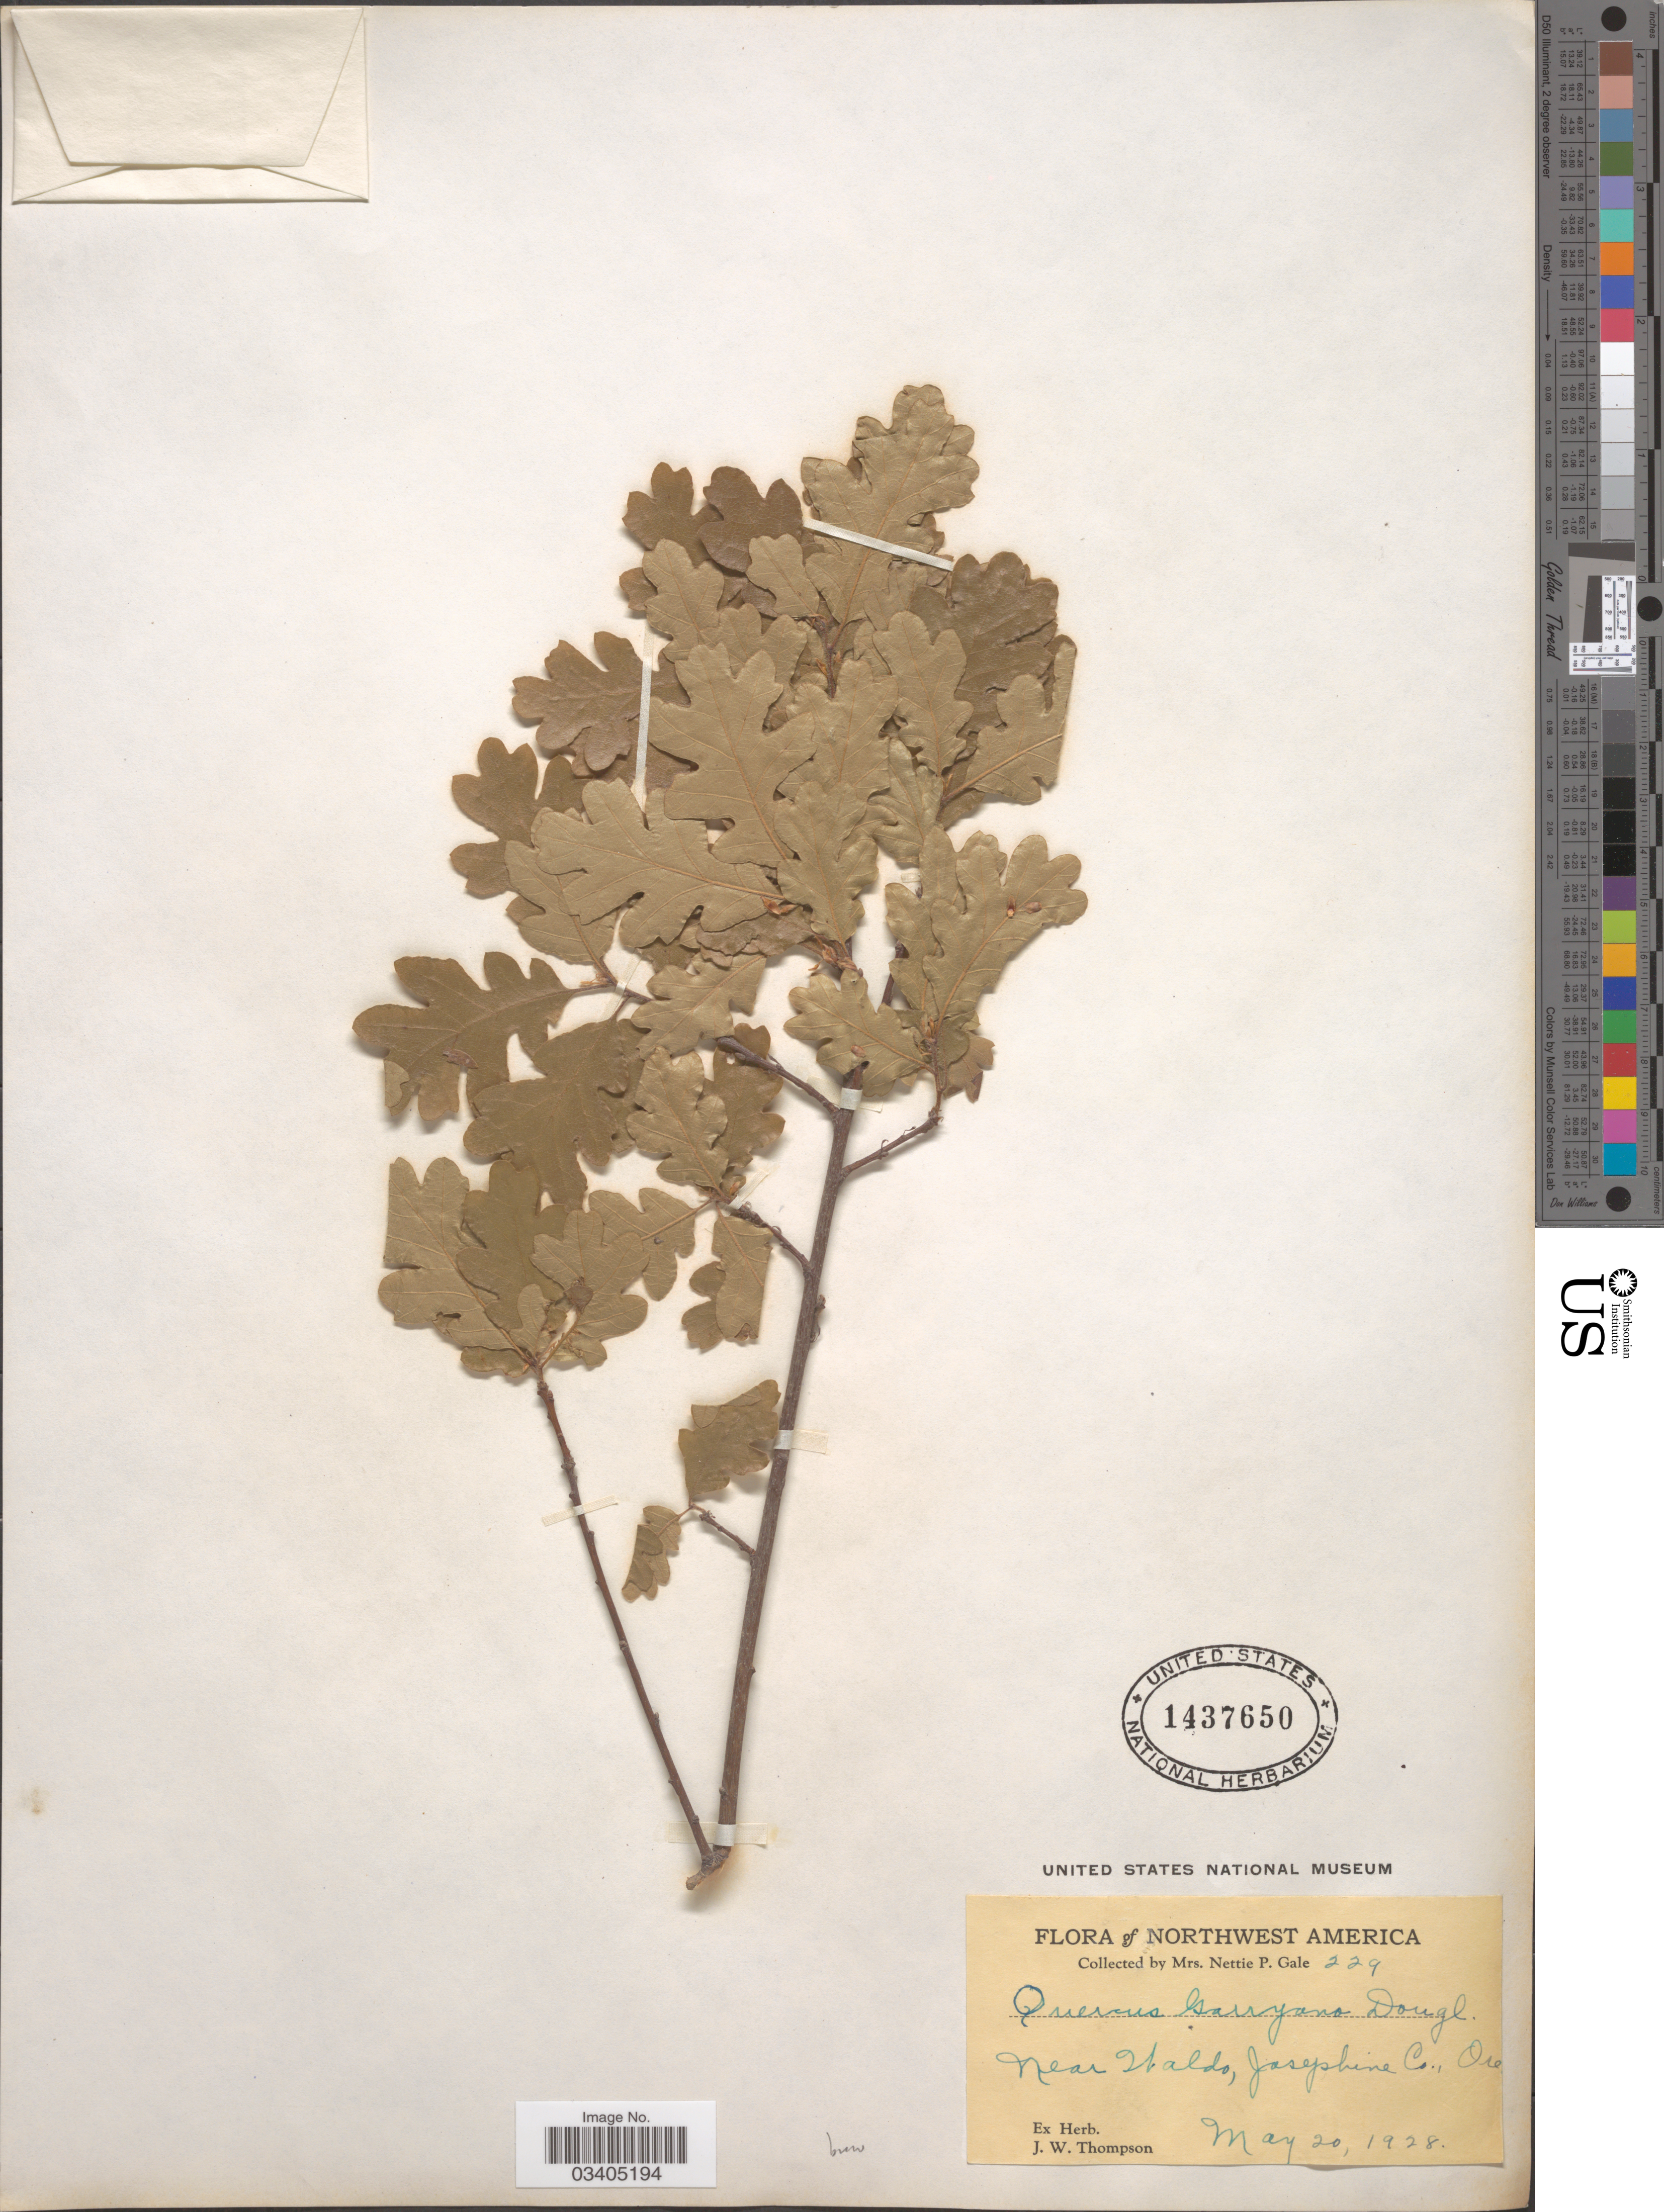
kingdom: Plantae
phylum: Tracheophyta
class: Magnoliopsida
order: Fagales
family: Fagaceae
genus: Quercus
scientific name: Quercus garryana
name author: Douglas ex Hook.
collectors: N. Gale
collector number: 229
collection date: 1928-05-20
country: United States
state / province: Oregon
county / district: Josephine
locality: Northwest America. Near Waldo, Josephine Co.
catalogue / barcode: US 1437650